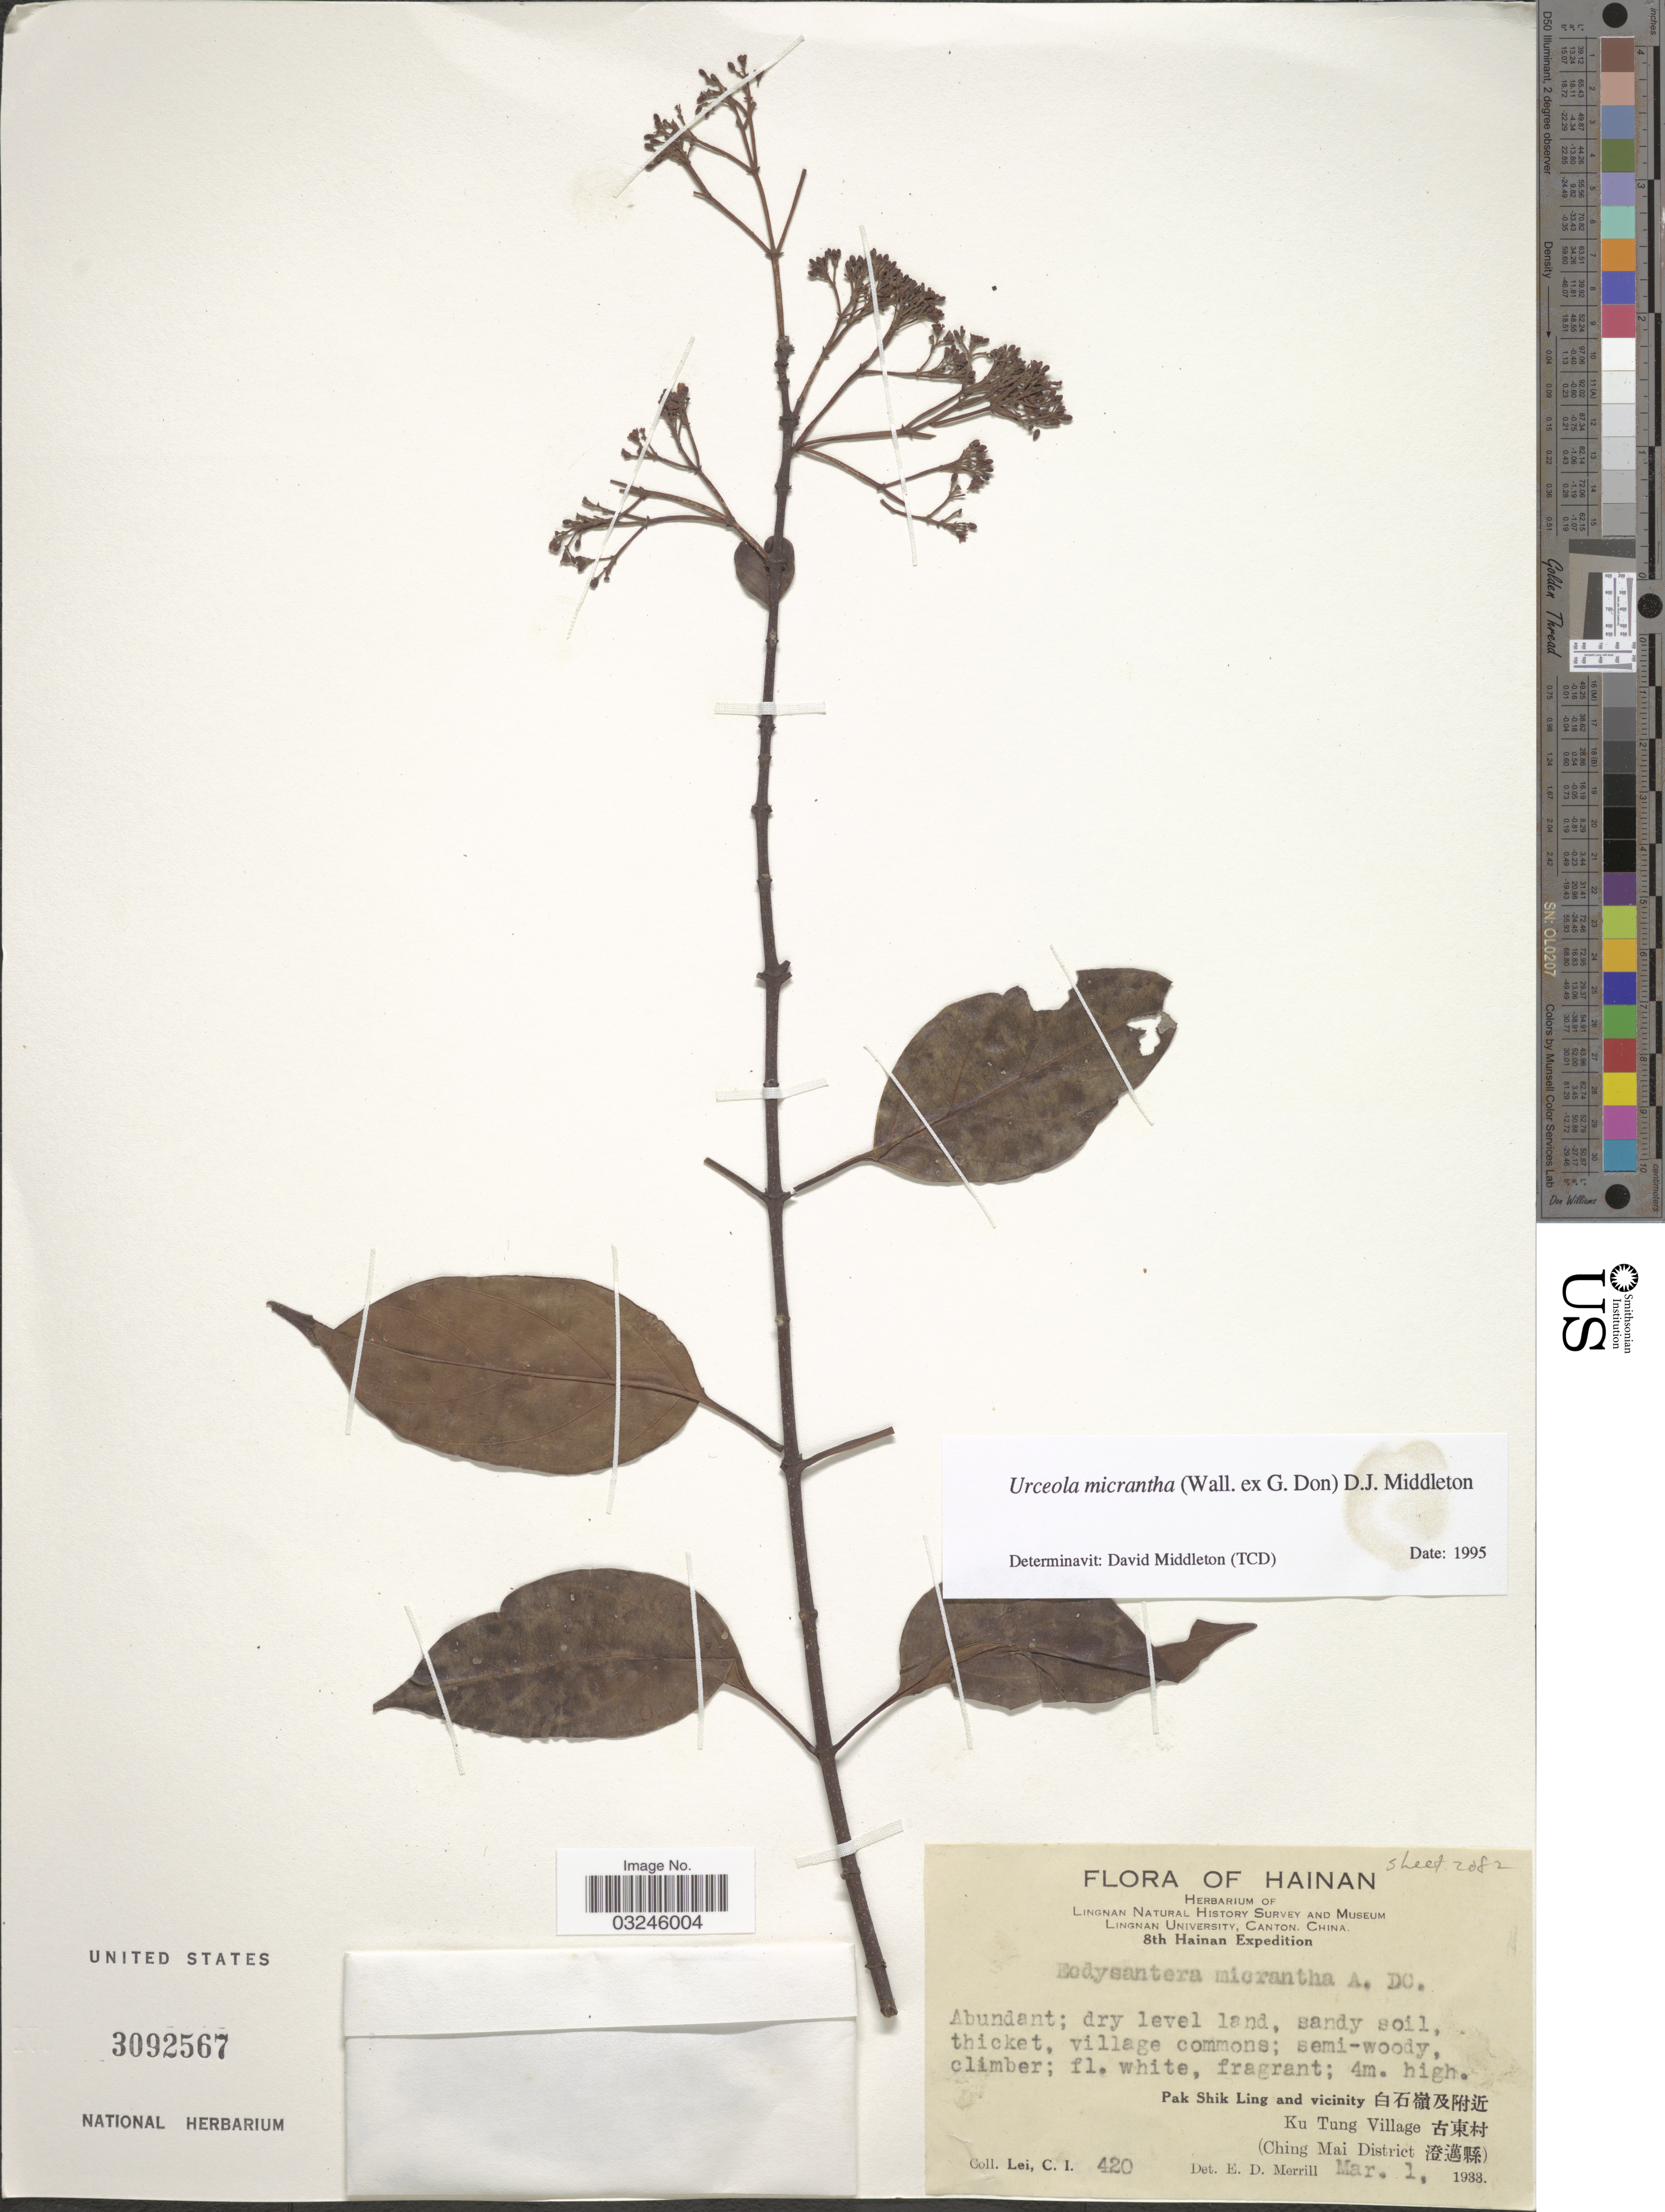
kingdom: Plantae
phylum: Tracheophyta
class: Magnoliopsida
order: Gentianales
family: Apocynaceae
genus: Urceola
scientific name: Urceola micrantha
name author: (Wall. ex G. Don) Mabb.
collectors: C. I. Lei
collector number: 420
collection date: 1933-03-01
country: China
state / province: Hainan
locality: Pak Shik Ling and vicinity, Ku Tung Village (Ching Mai District).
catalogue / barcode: US 3092567